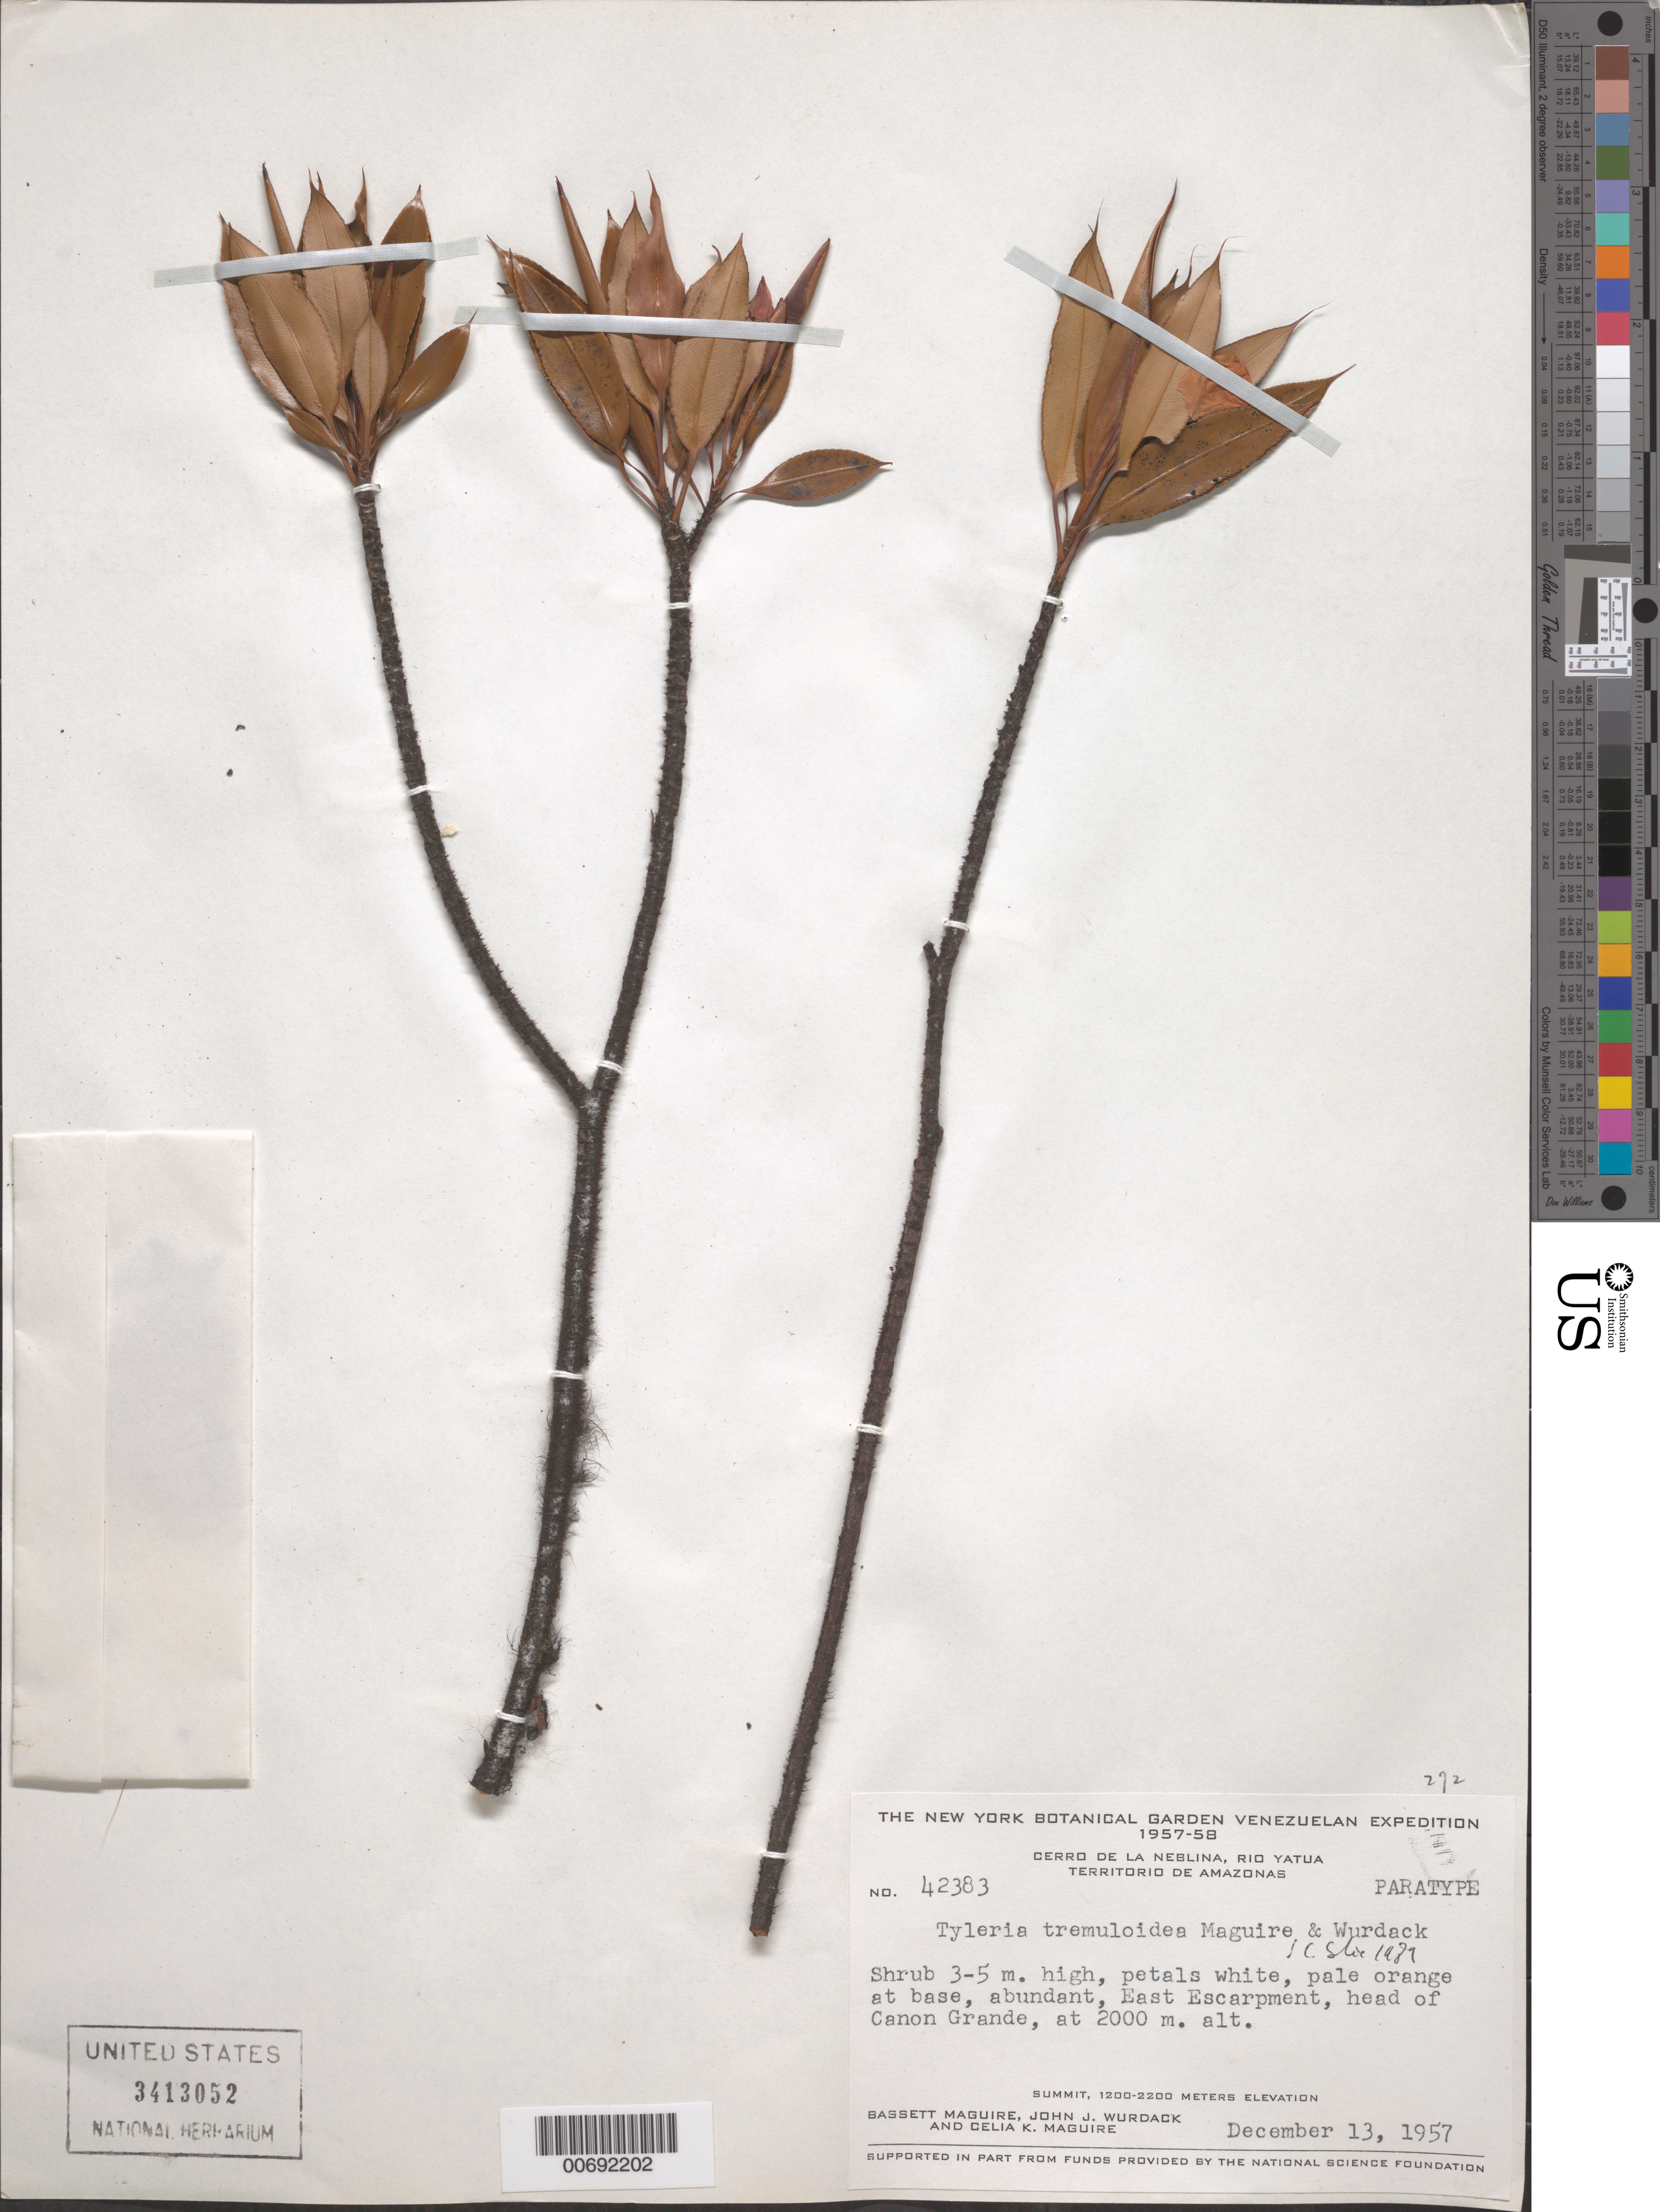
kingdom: Plantae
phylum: Tracheophyta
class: Magnoliopsida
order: Malpighiales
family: Ochnaceae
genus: Tyleria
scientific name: Tyleria tremuloidea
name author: Maguire & Wurdack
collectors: B. Maguire, J. J. Wurdack & C. K. Maguire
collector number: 42383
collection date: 1957-12-13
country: Venezuela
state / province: Amazonas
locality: Cerro de La Neblina, Rio Yatua. East Escarpment, head of Canon Grande.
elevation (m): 2000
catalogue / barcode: US 3413052